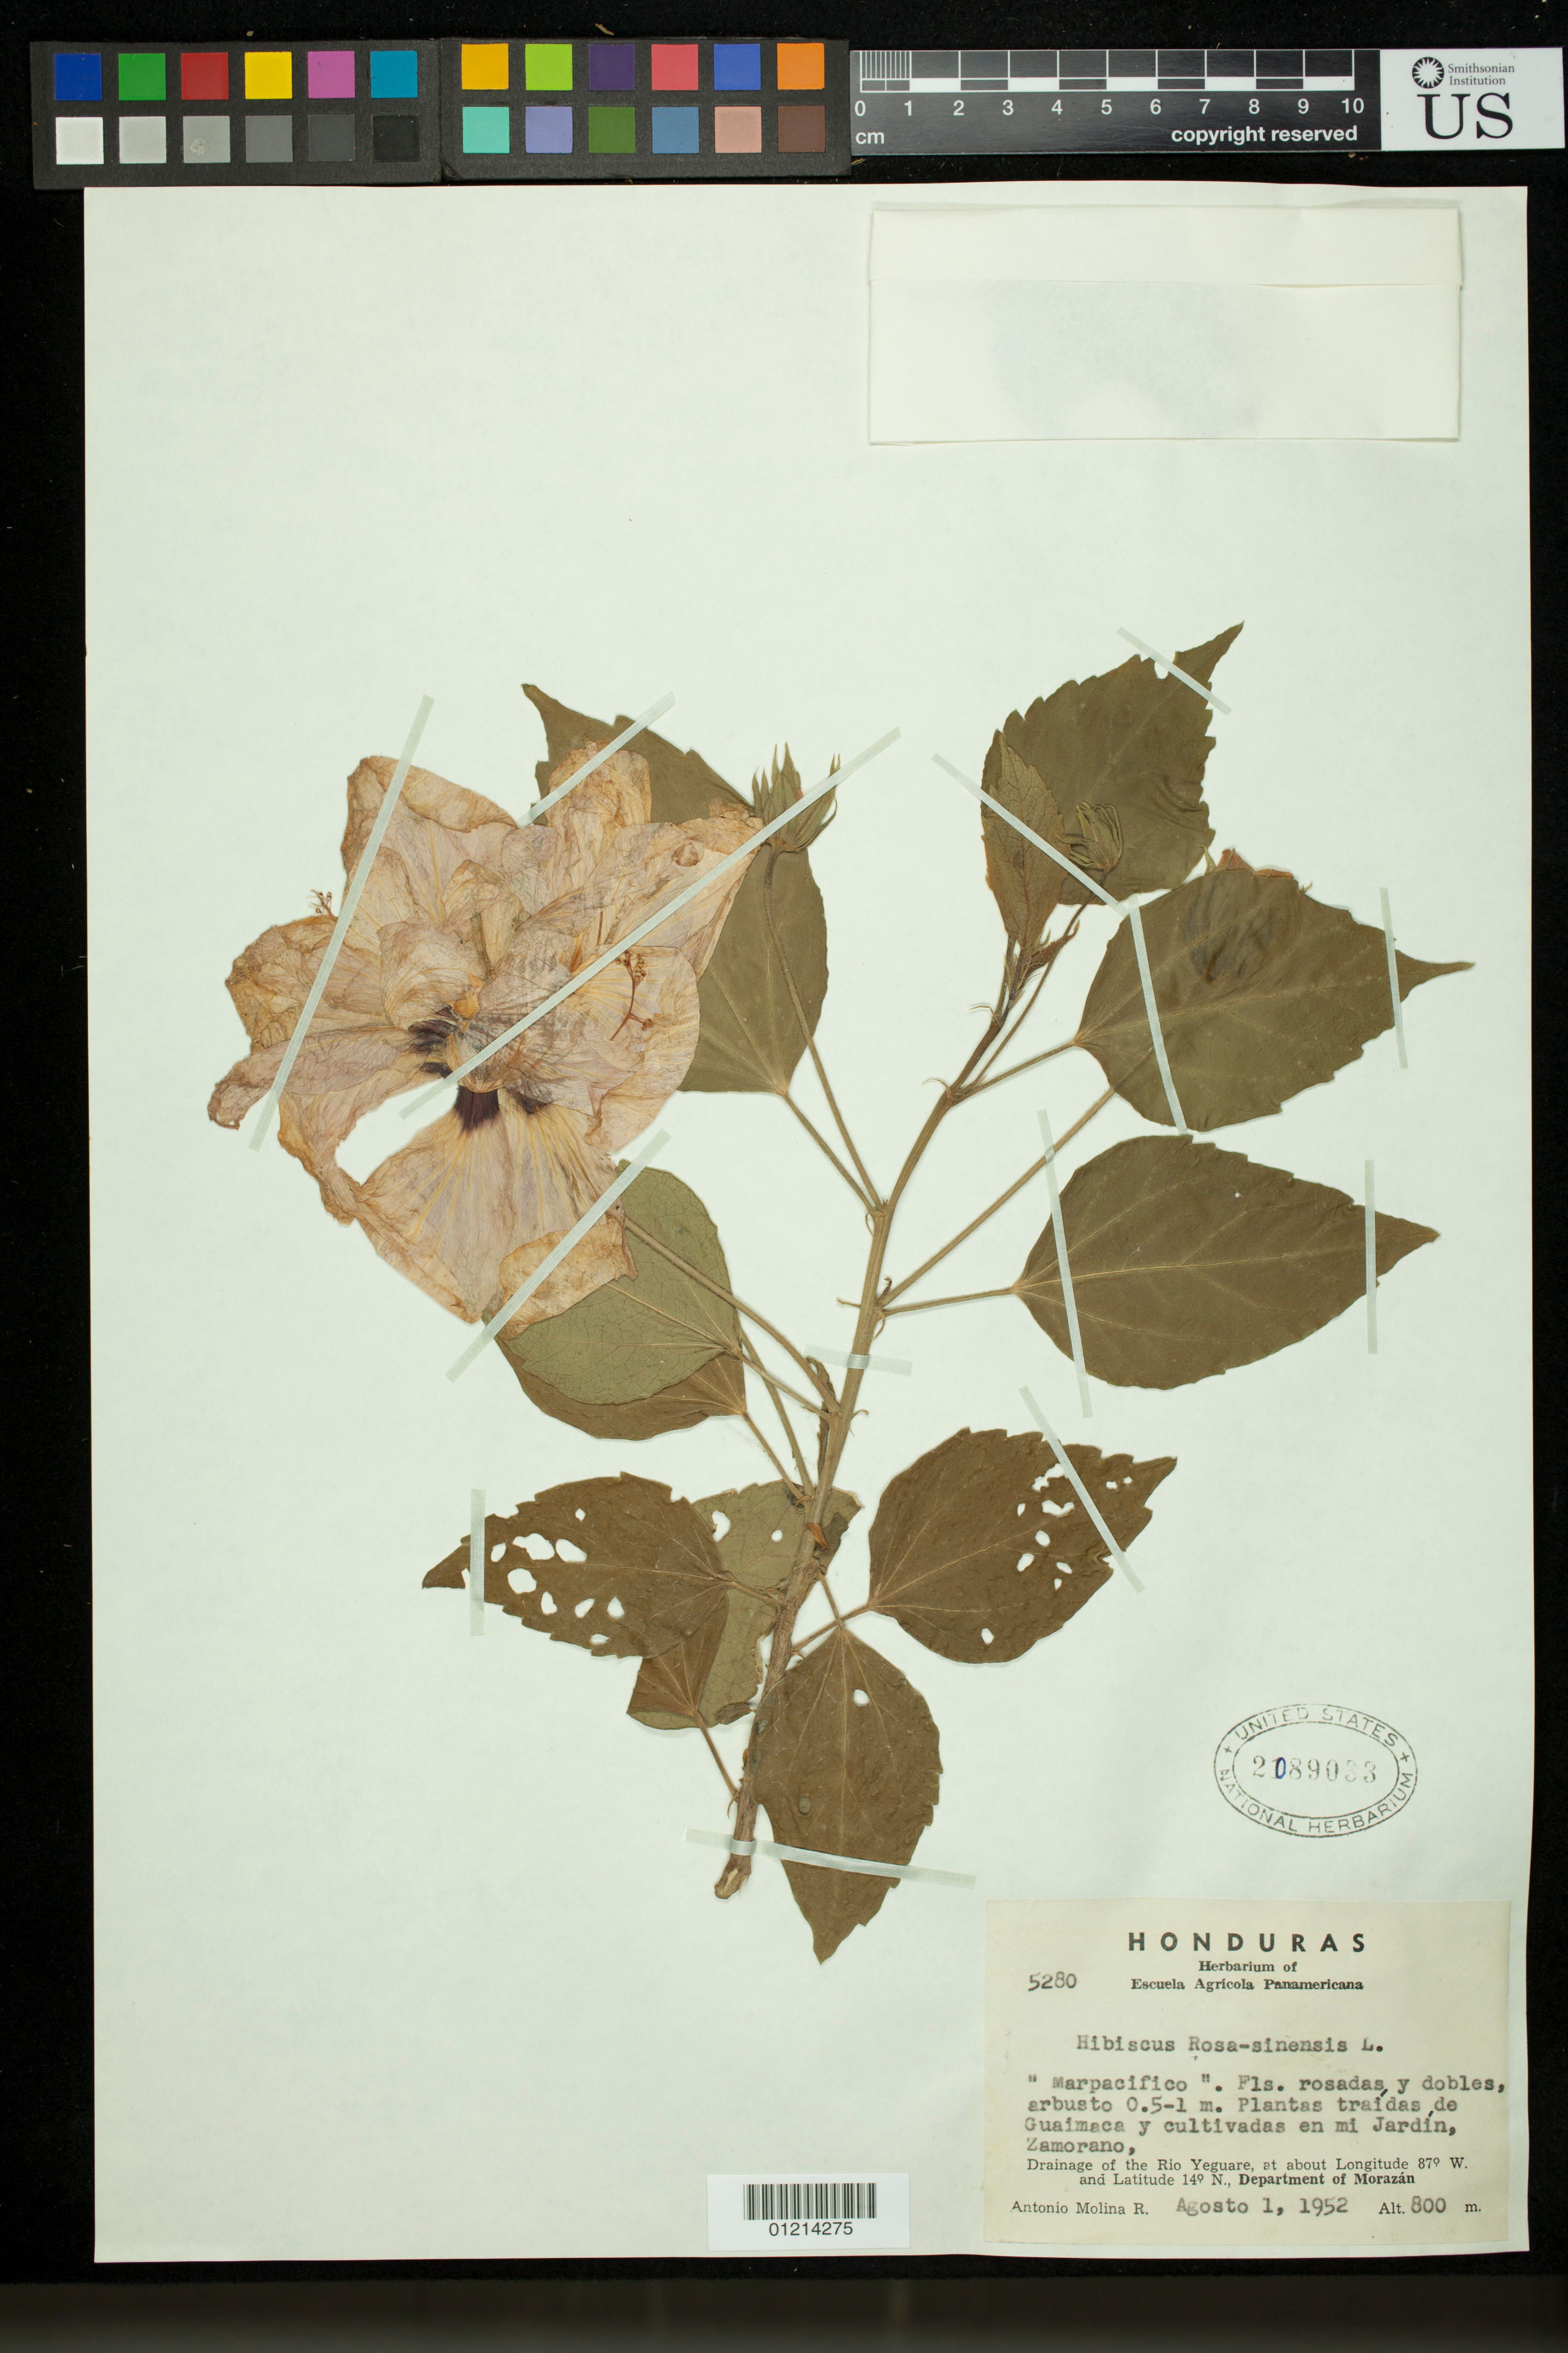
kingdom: Plantae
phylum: Tracheophyta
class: Magnoliopsida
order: Malvales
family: Malvaceae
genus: Hibiscus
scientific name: Hibiscus rosa-sinensis var. rosa-sinensis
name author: L.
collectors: A. Molina R.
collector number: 5280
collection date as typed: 8/1/1952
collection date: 1952-08-01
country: Honduras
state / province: Fco. Morazán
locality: Drainage of the Rio Yeguare. Plantas traidas de Guaimaca y cultivadas en mi Jardin, Zamarano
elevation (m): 800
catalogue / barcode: US 2089033